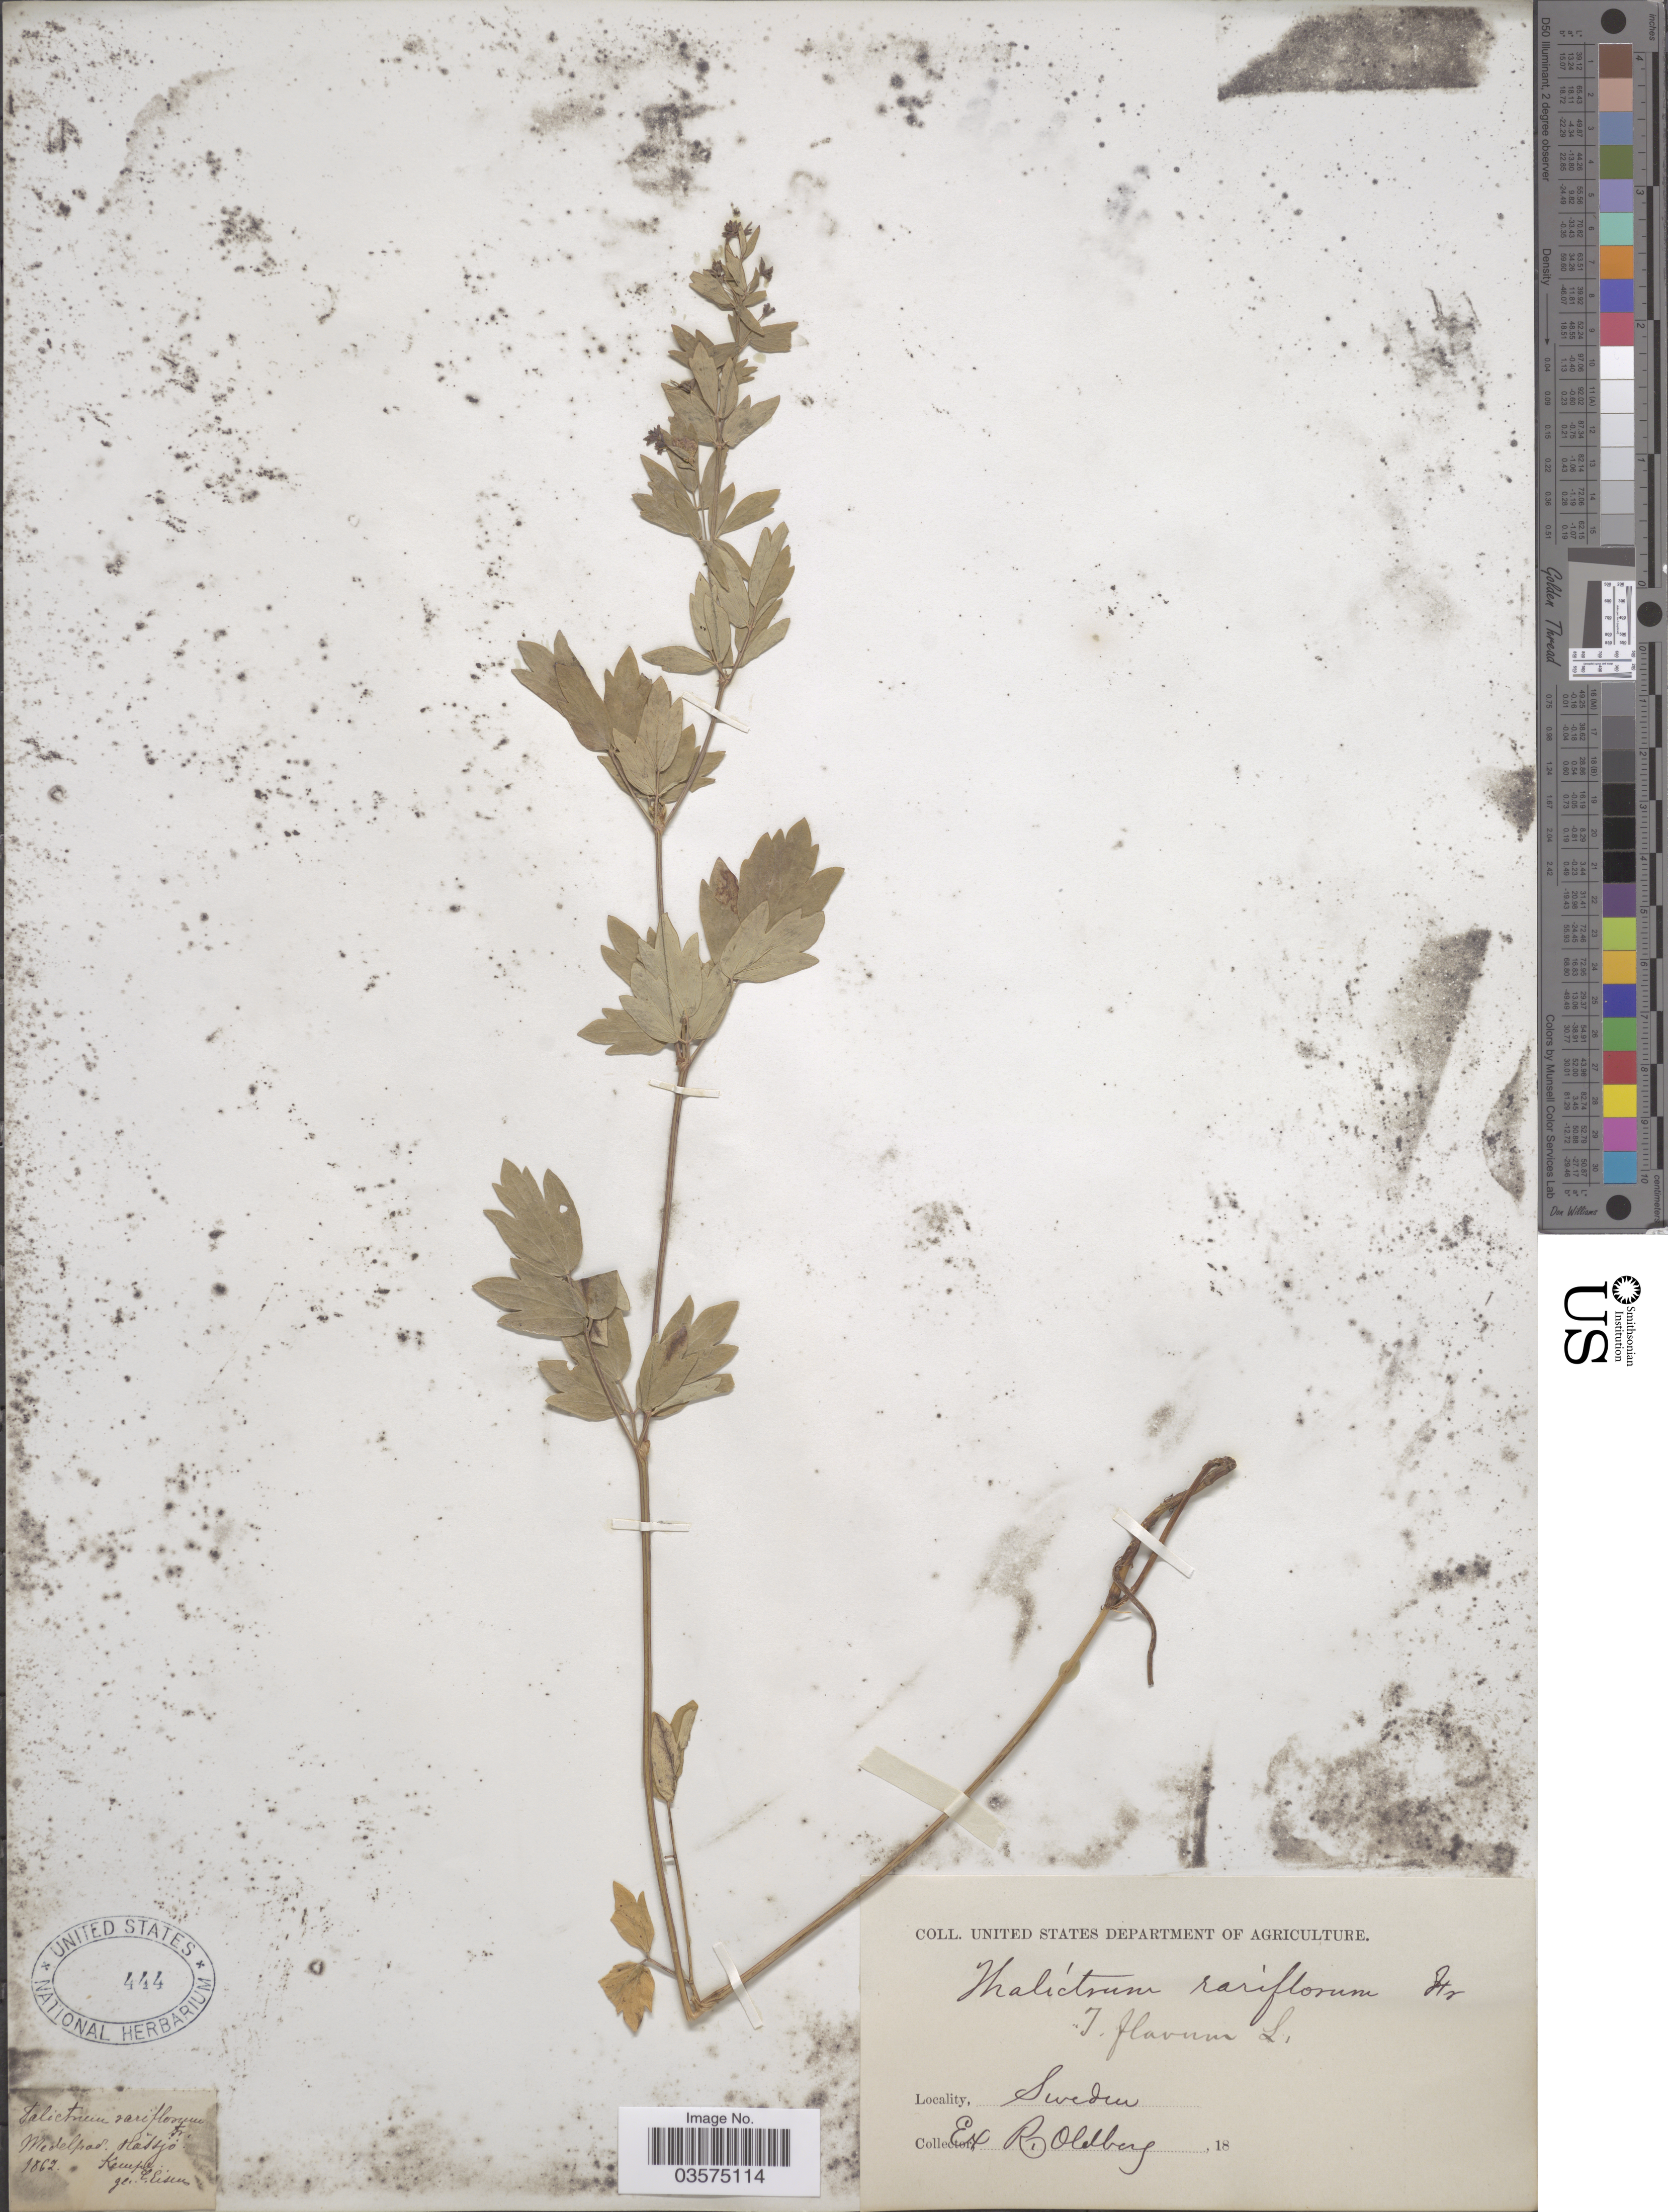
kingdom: Plantae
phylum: Tracheophyta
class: Magnoliopsida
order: Ranunculales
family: Ranunculaceae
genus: Thalictrum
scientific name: Thalictrum flavum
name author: L.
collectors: Kempe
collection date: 1862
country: Sweden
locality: Medelpad. Hässjo.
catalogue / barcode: US 444